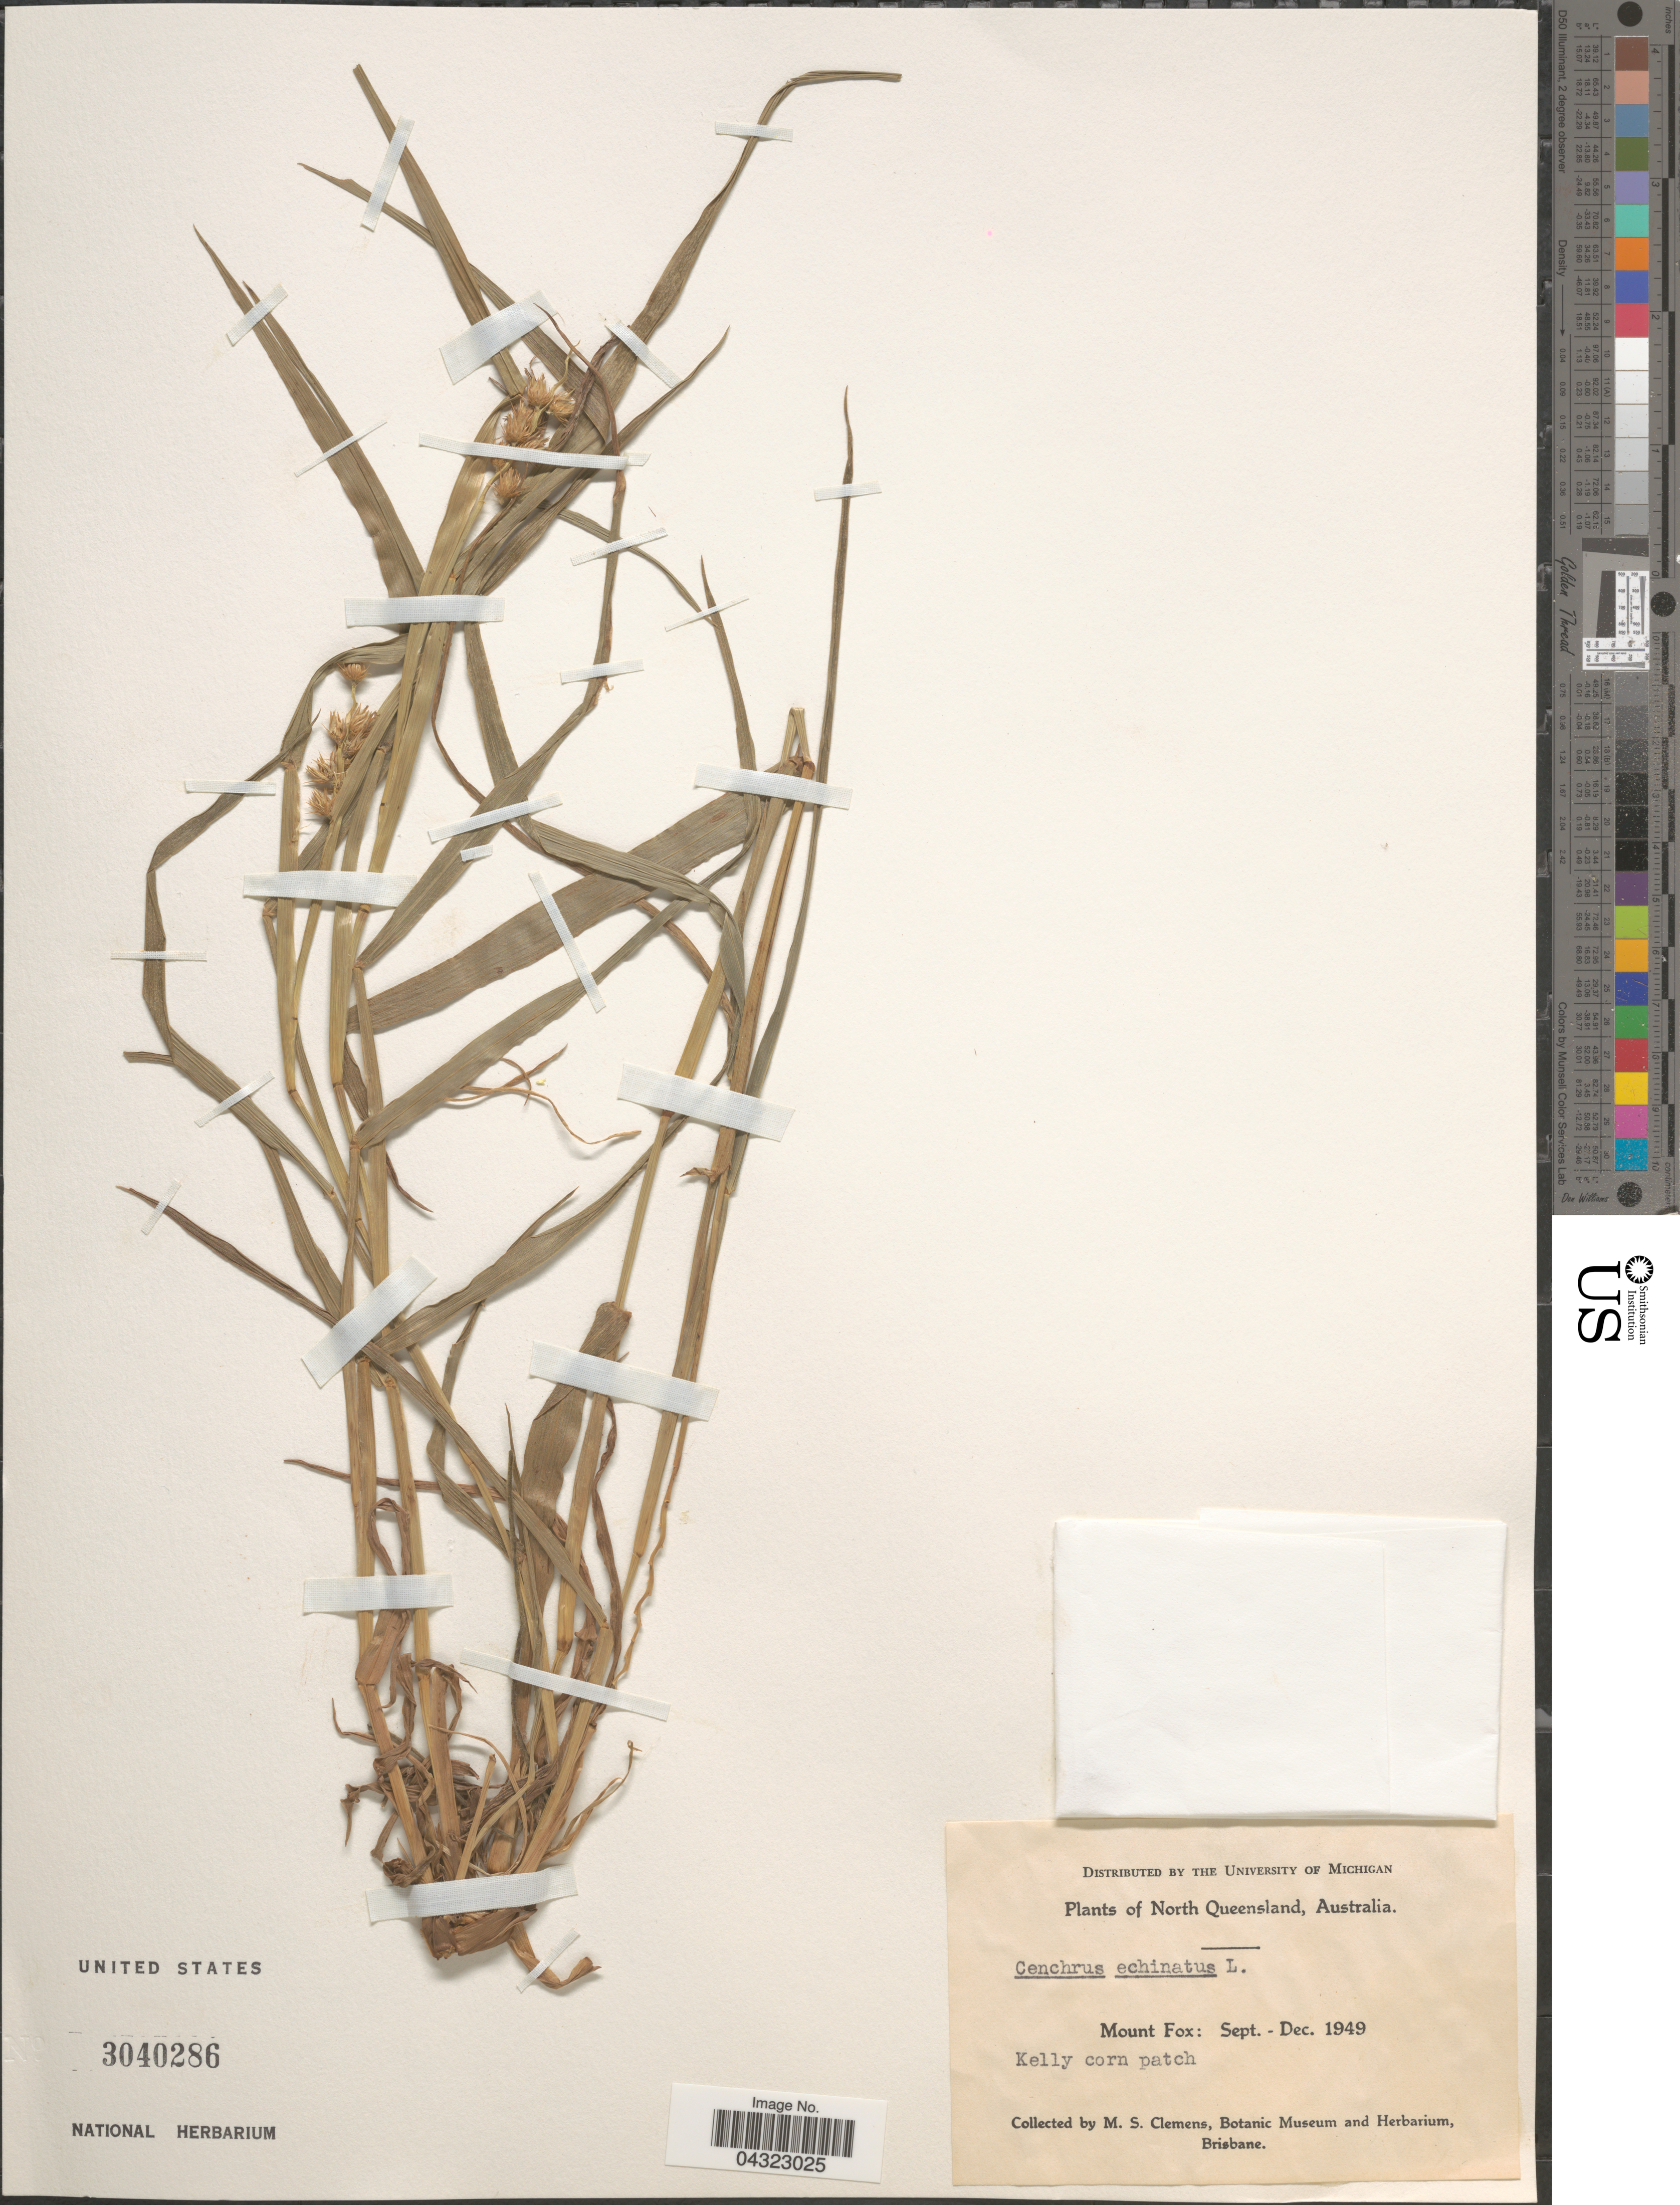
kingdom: Plantae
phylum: Tracheophyta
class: Liliopsida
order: Poales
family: Poaceae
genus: Cenchrus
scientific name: Cenchrus echinatus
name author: L.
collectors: M. S. Clemens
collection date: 1949-09/1949-12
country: Australia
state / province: Queensland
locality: North Queensland. Mount Fox: Kelly corn patch.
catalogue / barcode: US 3040286